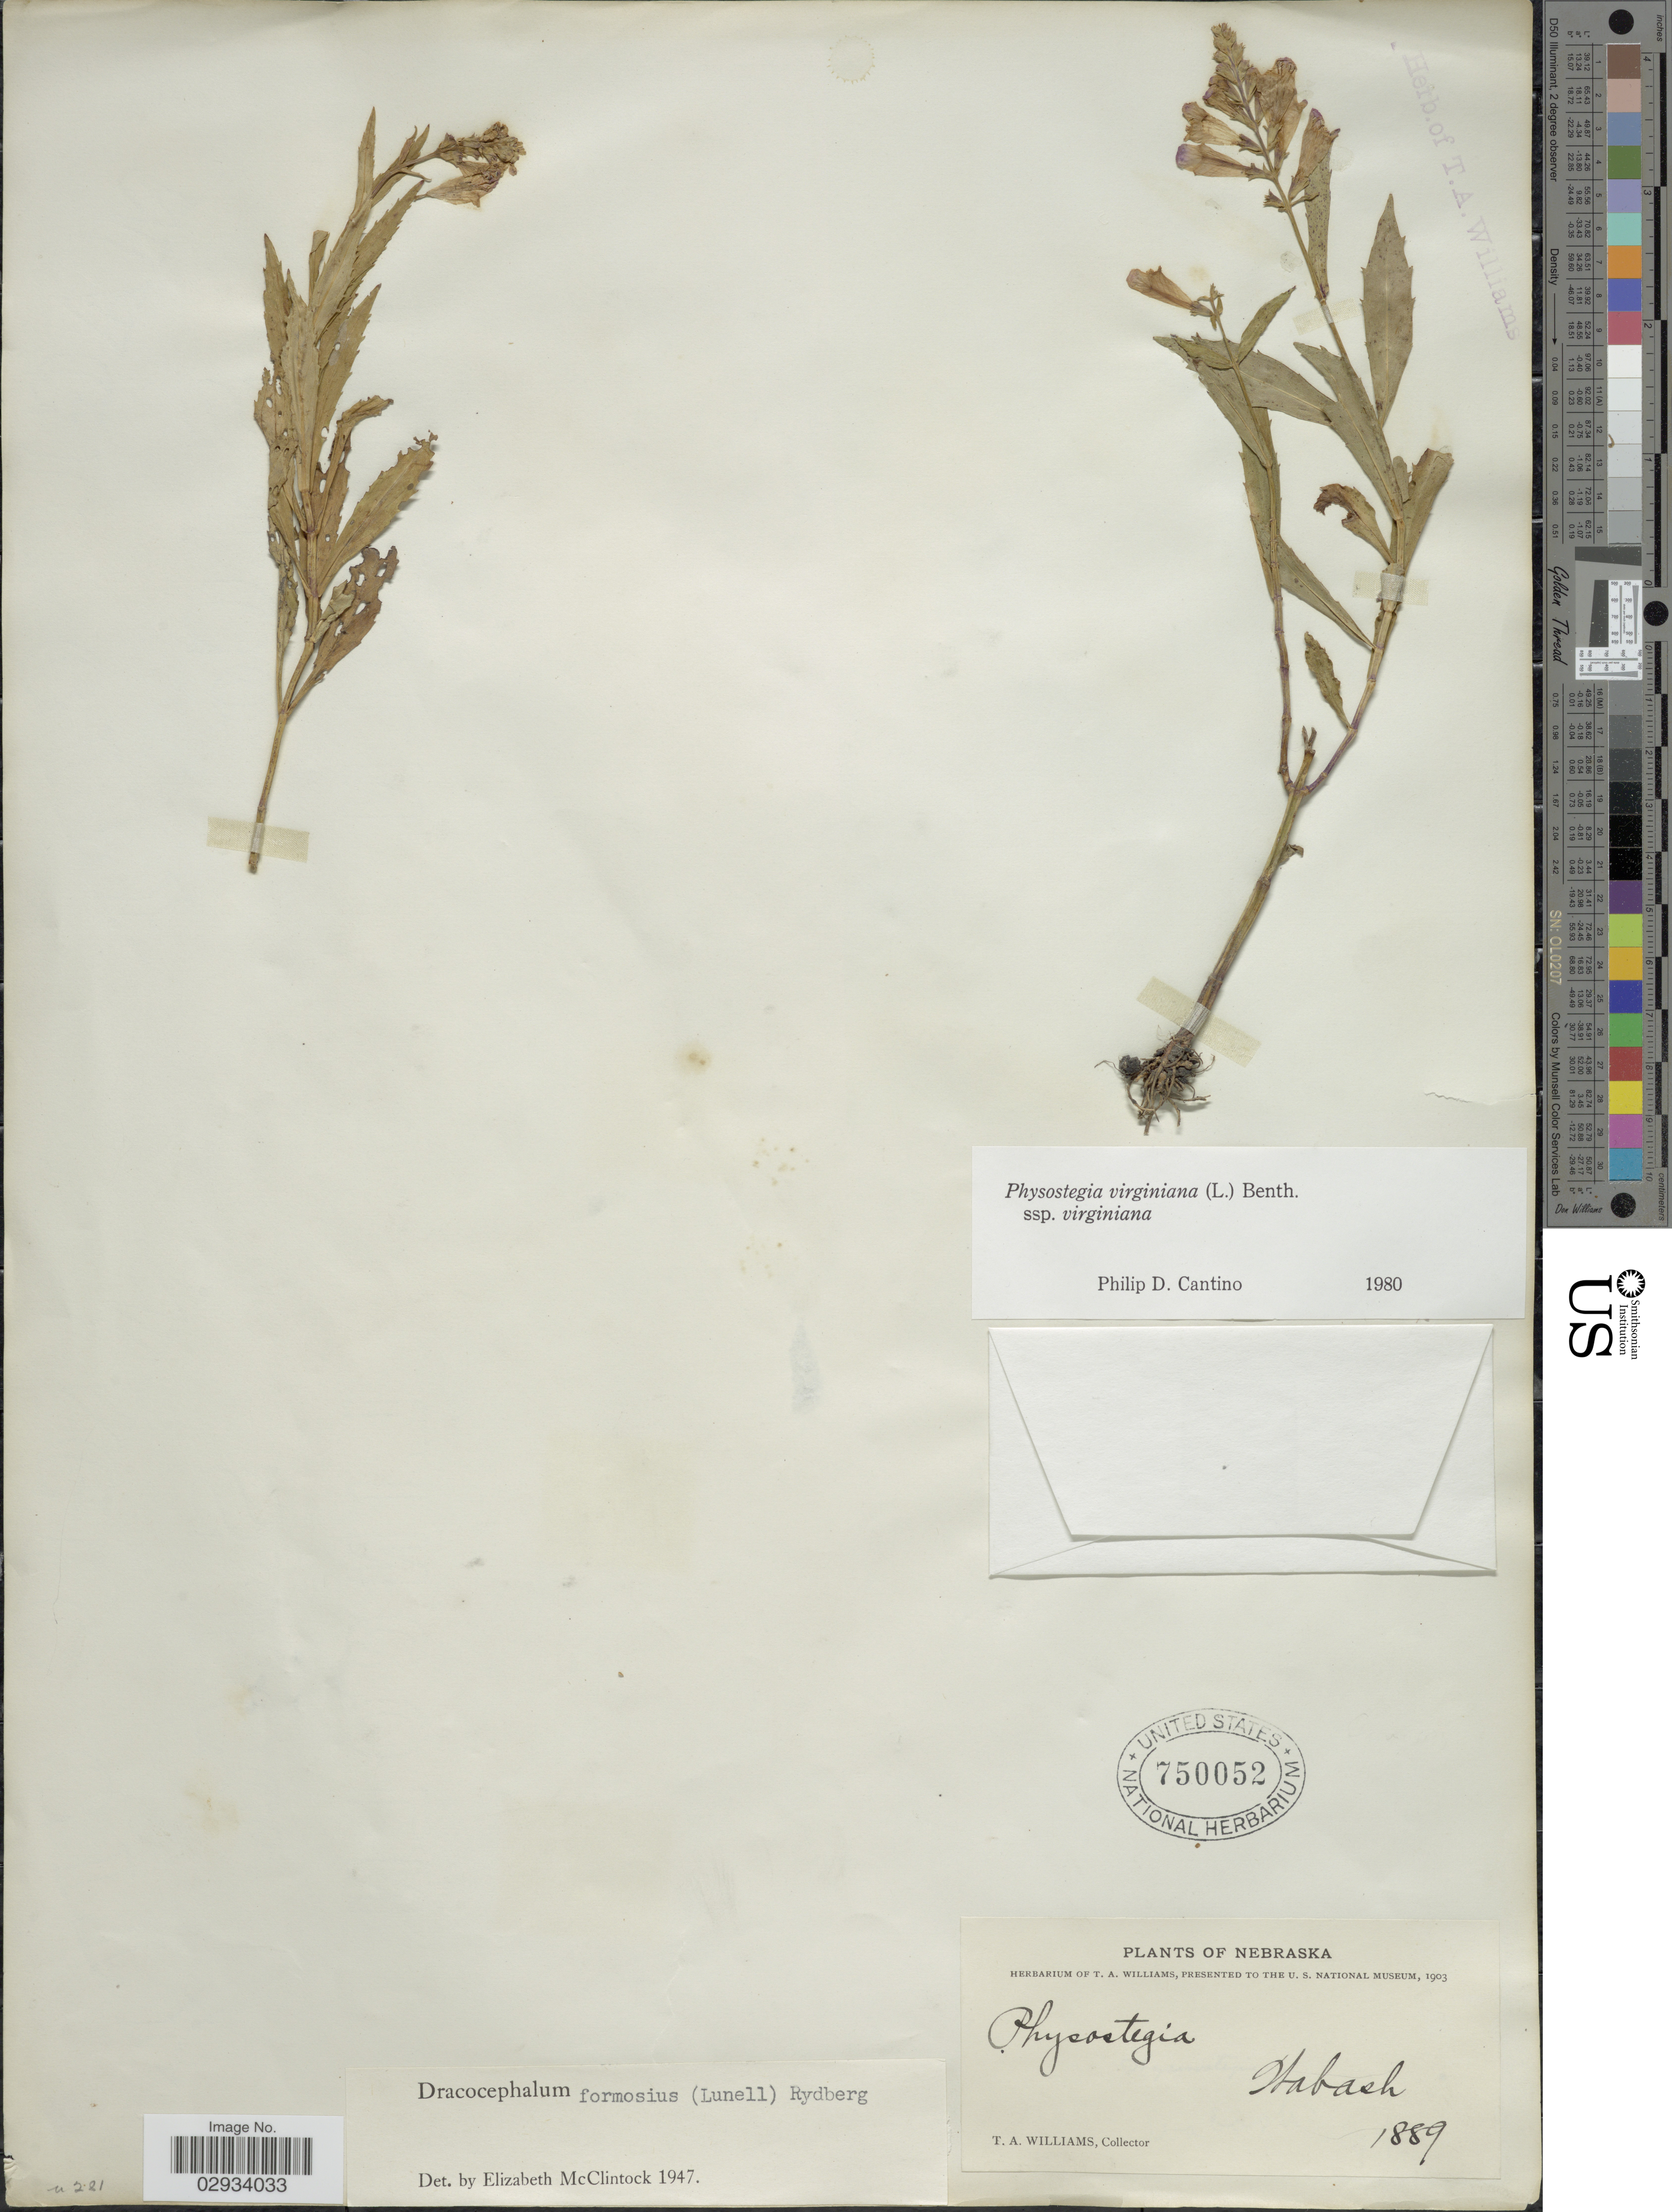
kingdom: Plantae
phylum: Tracheophyta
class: Magnoliopsida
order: Lamiales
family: Lamiaceae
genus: Physostegia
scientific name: Physostegia virginiana subsp. virginiana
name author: (L.) Benth.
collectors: T. A. Williams (herbarium)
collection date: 1889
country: United States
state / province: Nebraska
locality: Wabash.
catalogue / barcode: US 750052